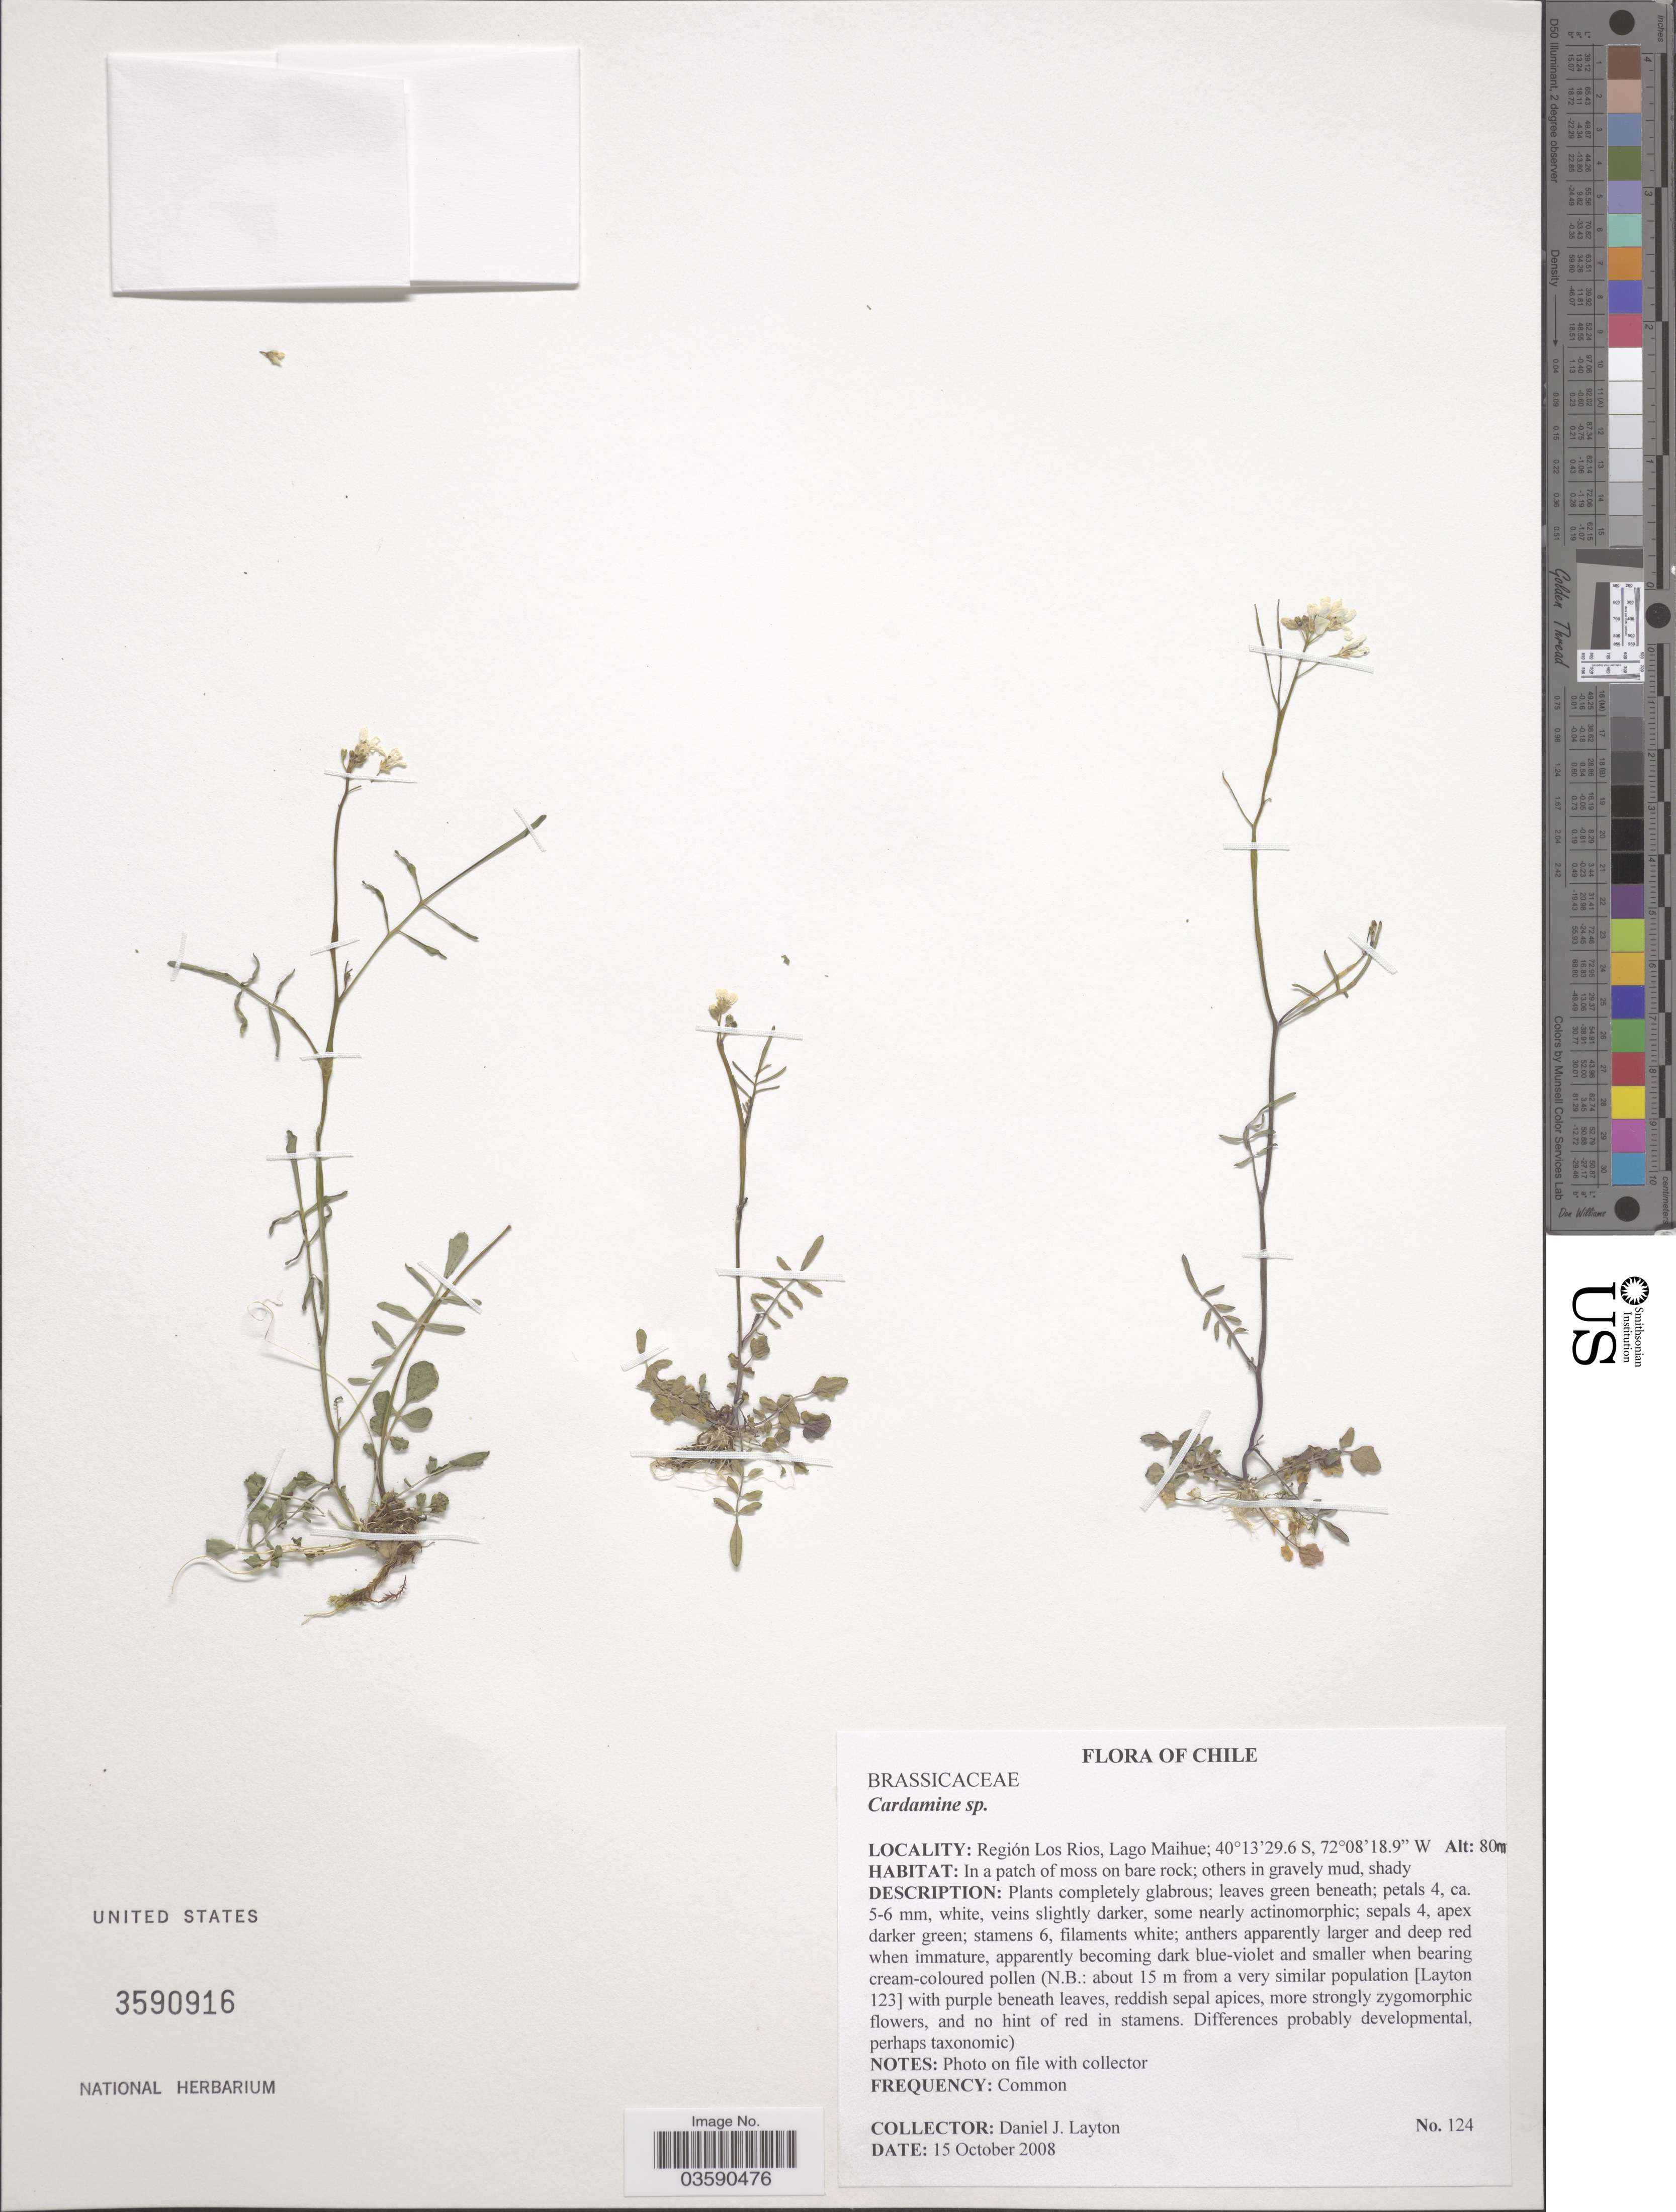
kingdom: Plantae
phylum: Tracheophyta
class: Magnoliopsida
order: Brassicales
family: Brassicaceae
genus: Cardamine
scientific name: Cardamine sp.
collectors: D. J. Layton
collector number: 124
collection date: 2008-10-15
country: Chile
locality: Región Los Rios, Lago Maihue.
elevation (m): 80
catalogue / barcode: US 3590916